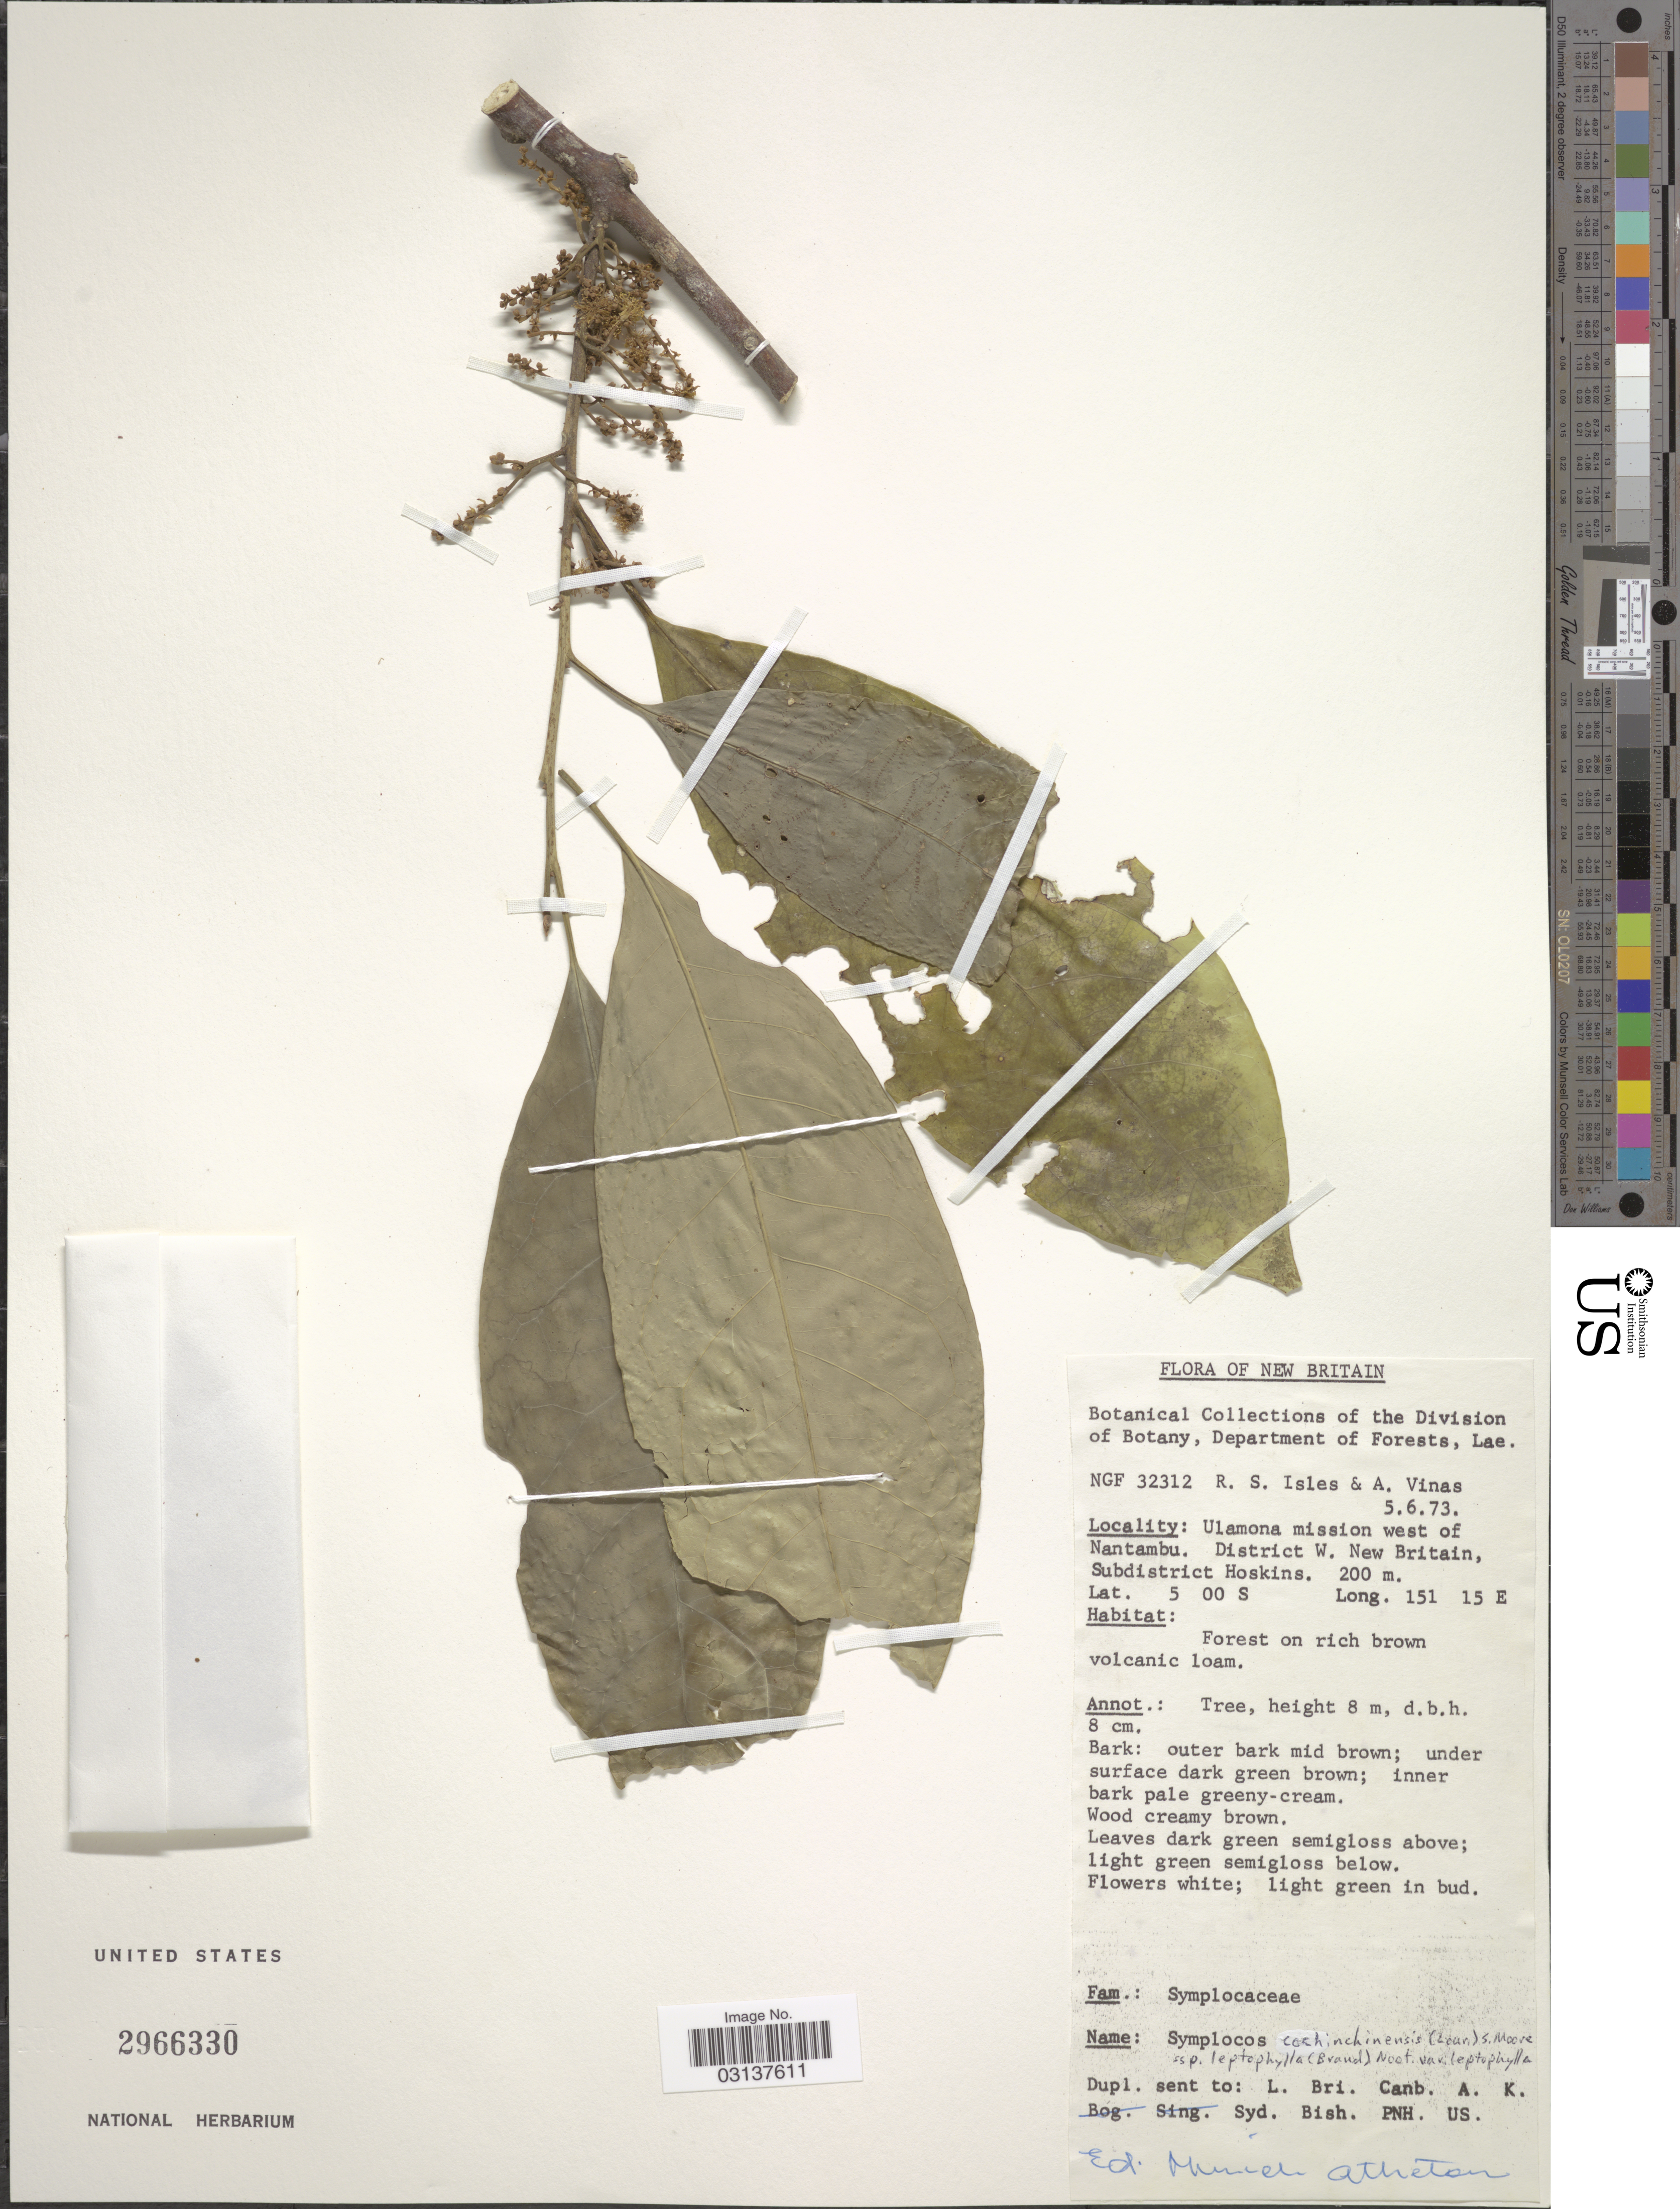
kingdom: Plantae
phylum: Tracheophyta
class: Magnoliopsida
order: Ericales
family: Symplocaceae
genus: Symplocos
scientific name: Symplocos cochinchinensis var. leptophylla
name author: (Brand) Noot.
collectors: R. Isles & A. Vinas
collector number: NGF 32312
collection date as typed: Transcribed d/m/y: 5/6/73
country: Papua New Guinea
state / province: West New Britain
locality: New Britain, Ulamona mission west of Nantambu, District W. New Britain, Subdistrict Hoskins.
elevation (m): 200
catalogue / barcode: US 2966330